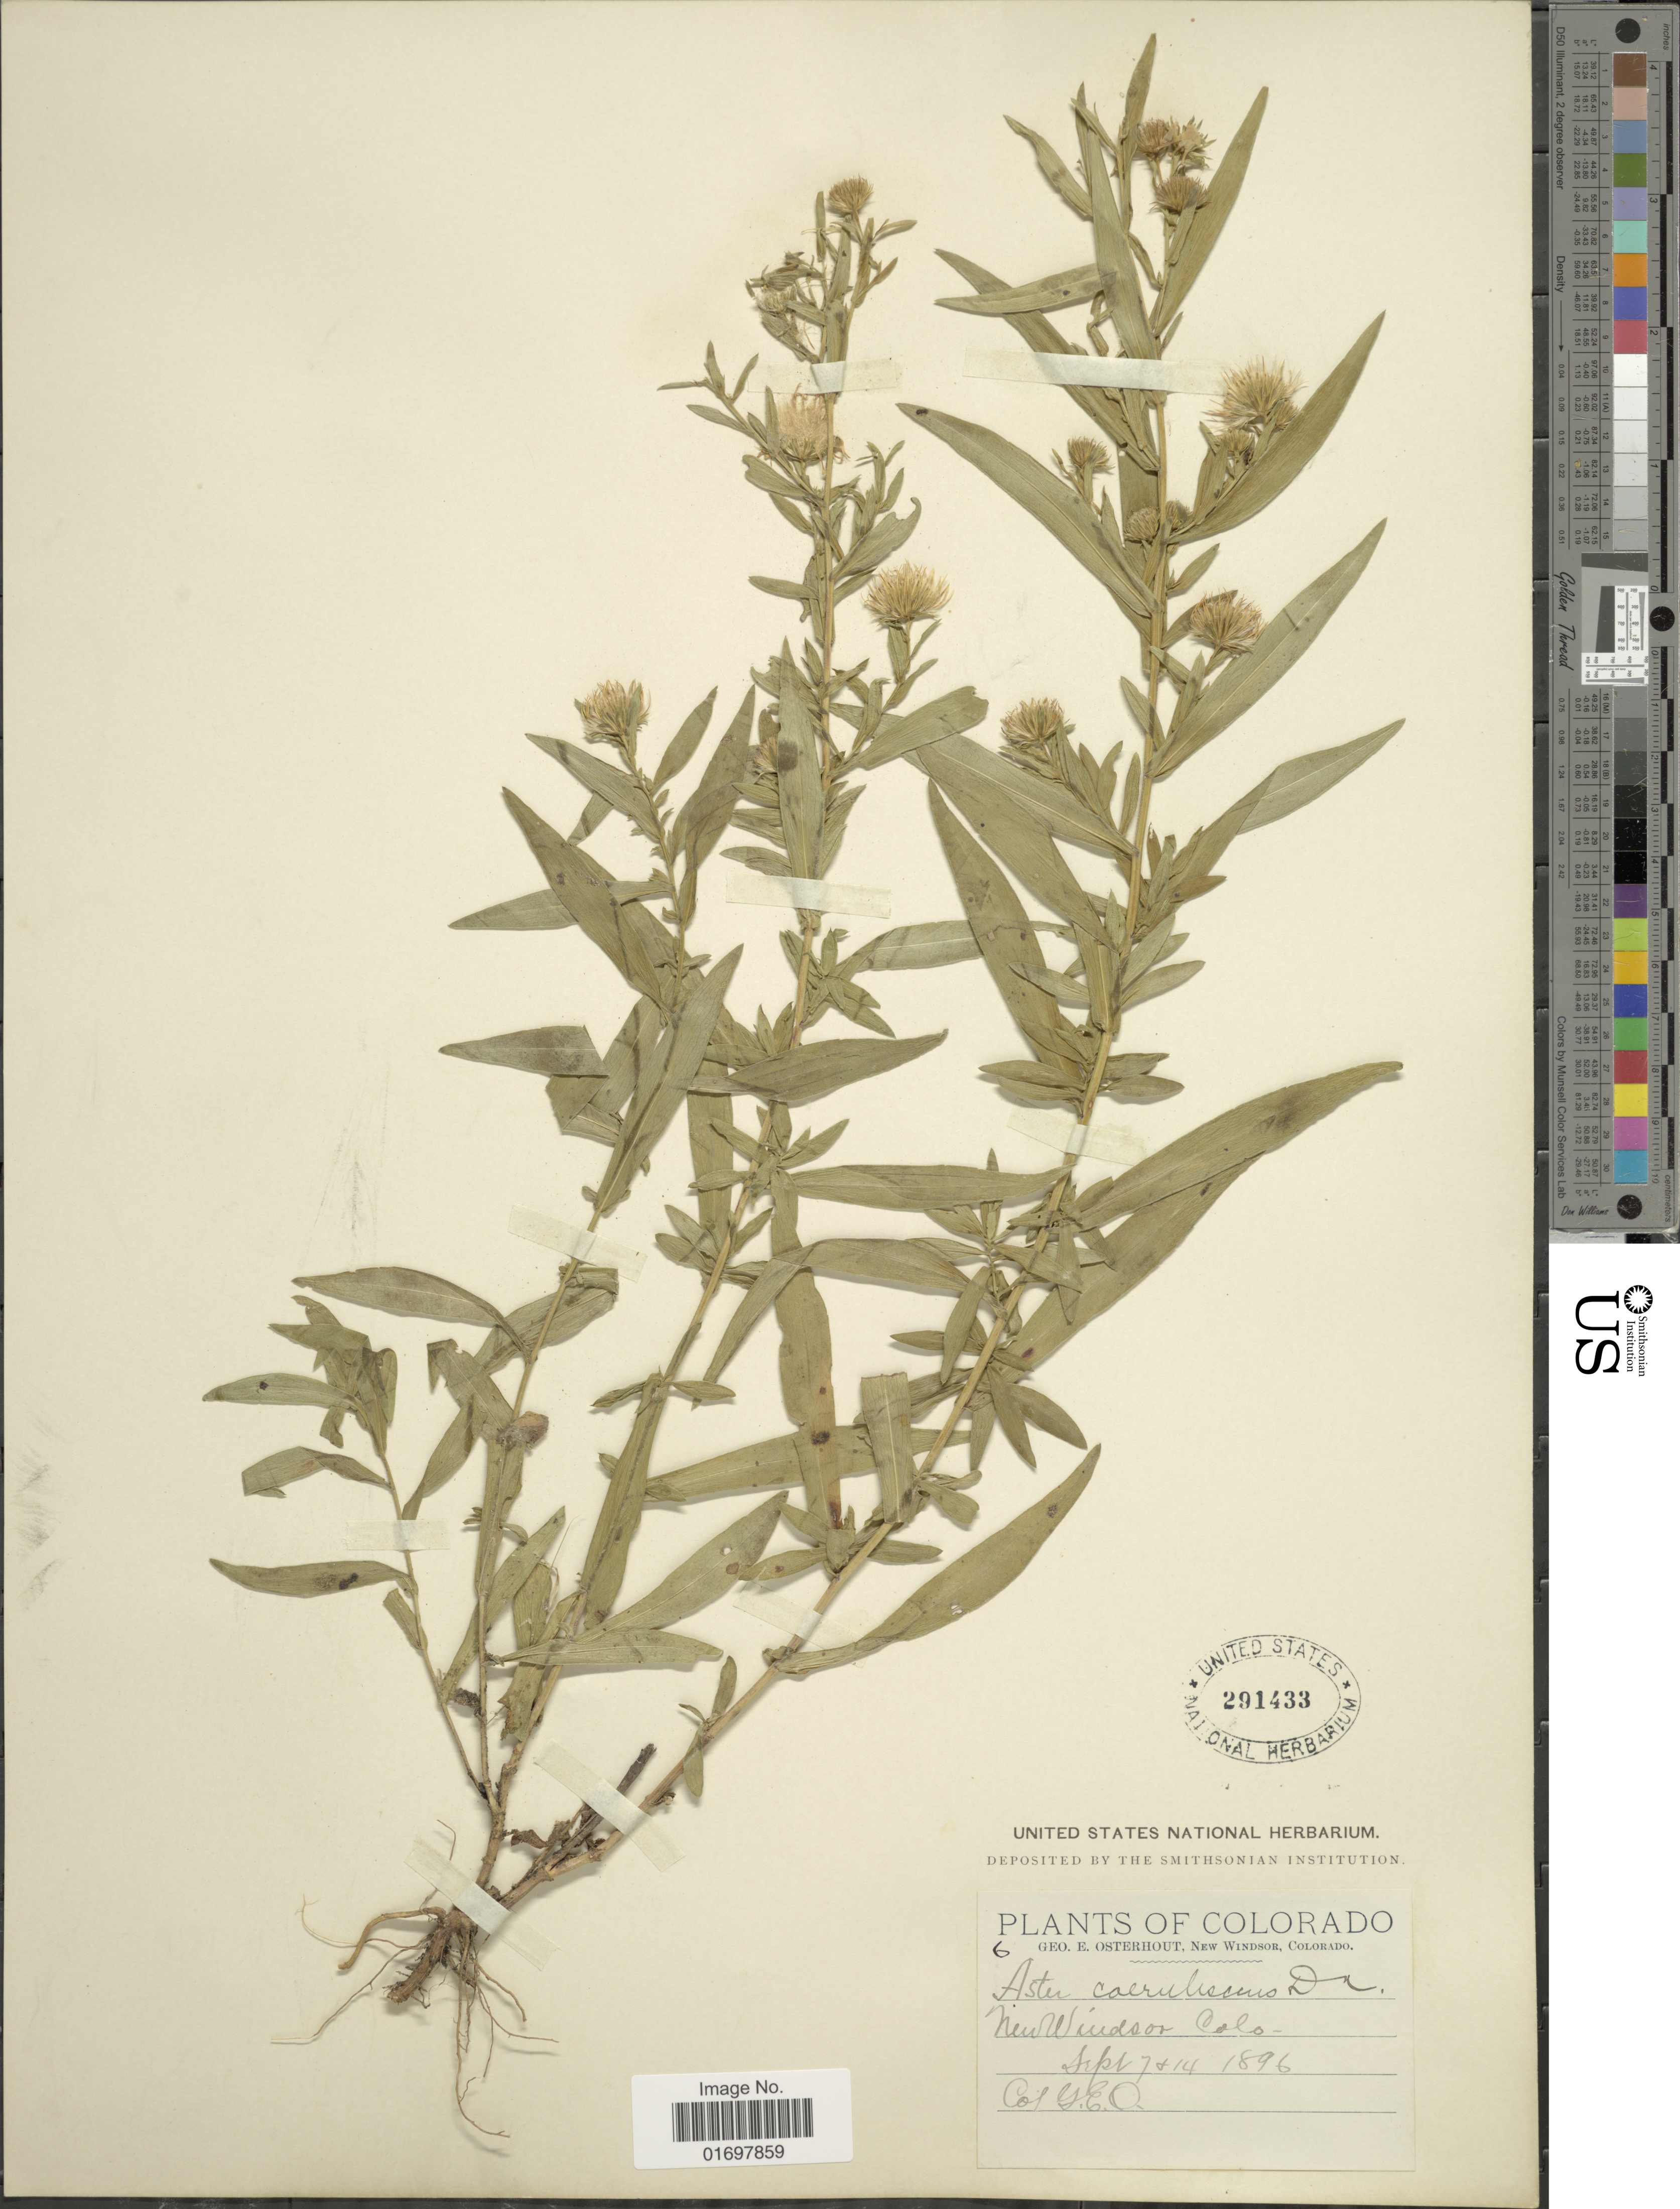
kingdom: Plantae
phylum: Tracheophyta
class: Magnoliopsida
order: Asterales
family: Asteraceae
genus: Symphyotrichum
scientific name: Symphyotrichum lanceolatum var. hesperium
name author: (A. Gray) G.L. Nesom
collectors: G. Osterhout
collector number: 6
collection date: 1896-09-07/1896-09-14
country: United States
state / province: Colorado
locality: New Windsor, Colo.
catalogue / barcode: US 291433